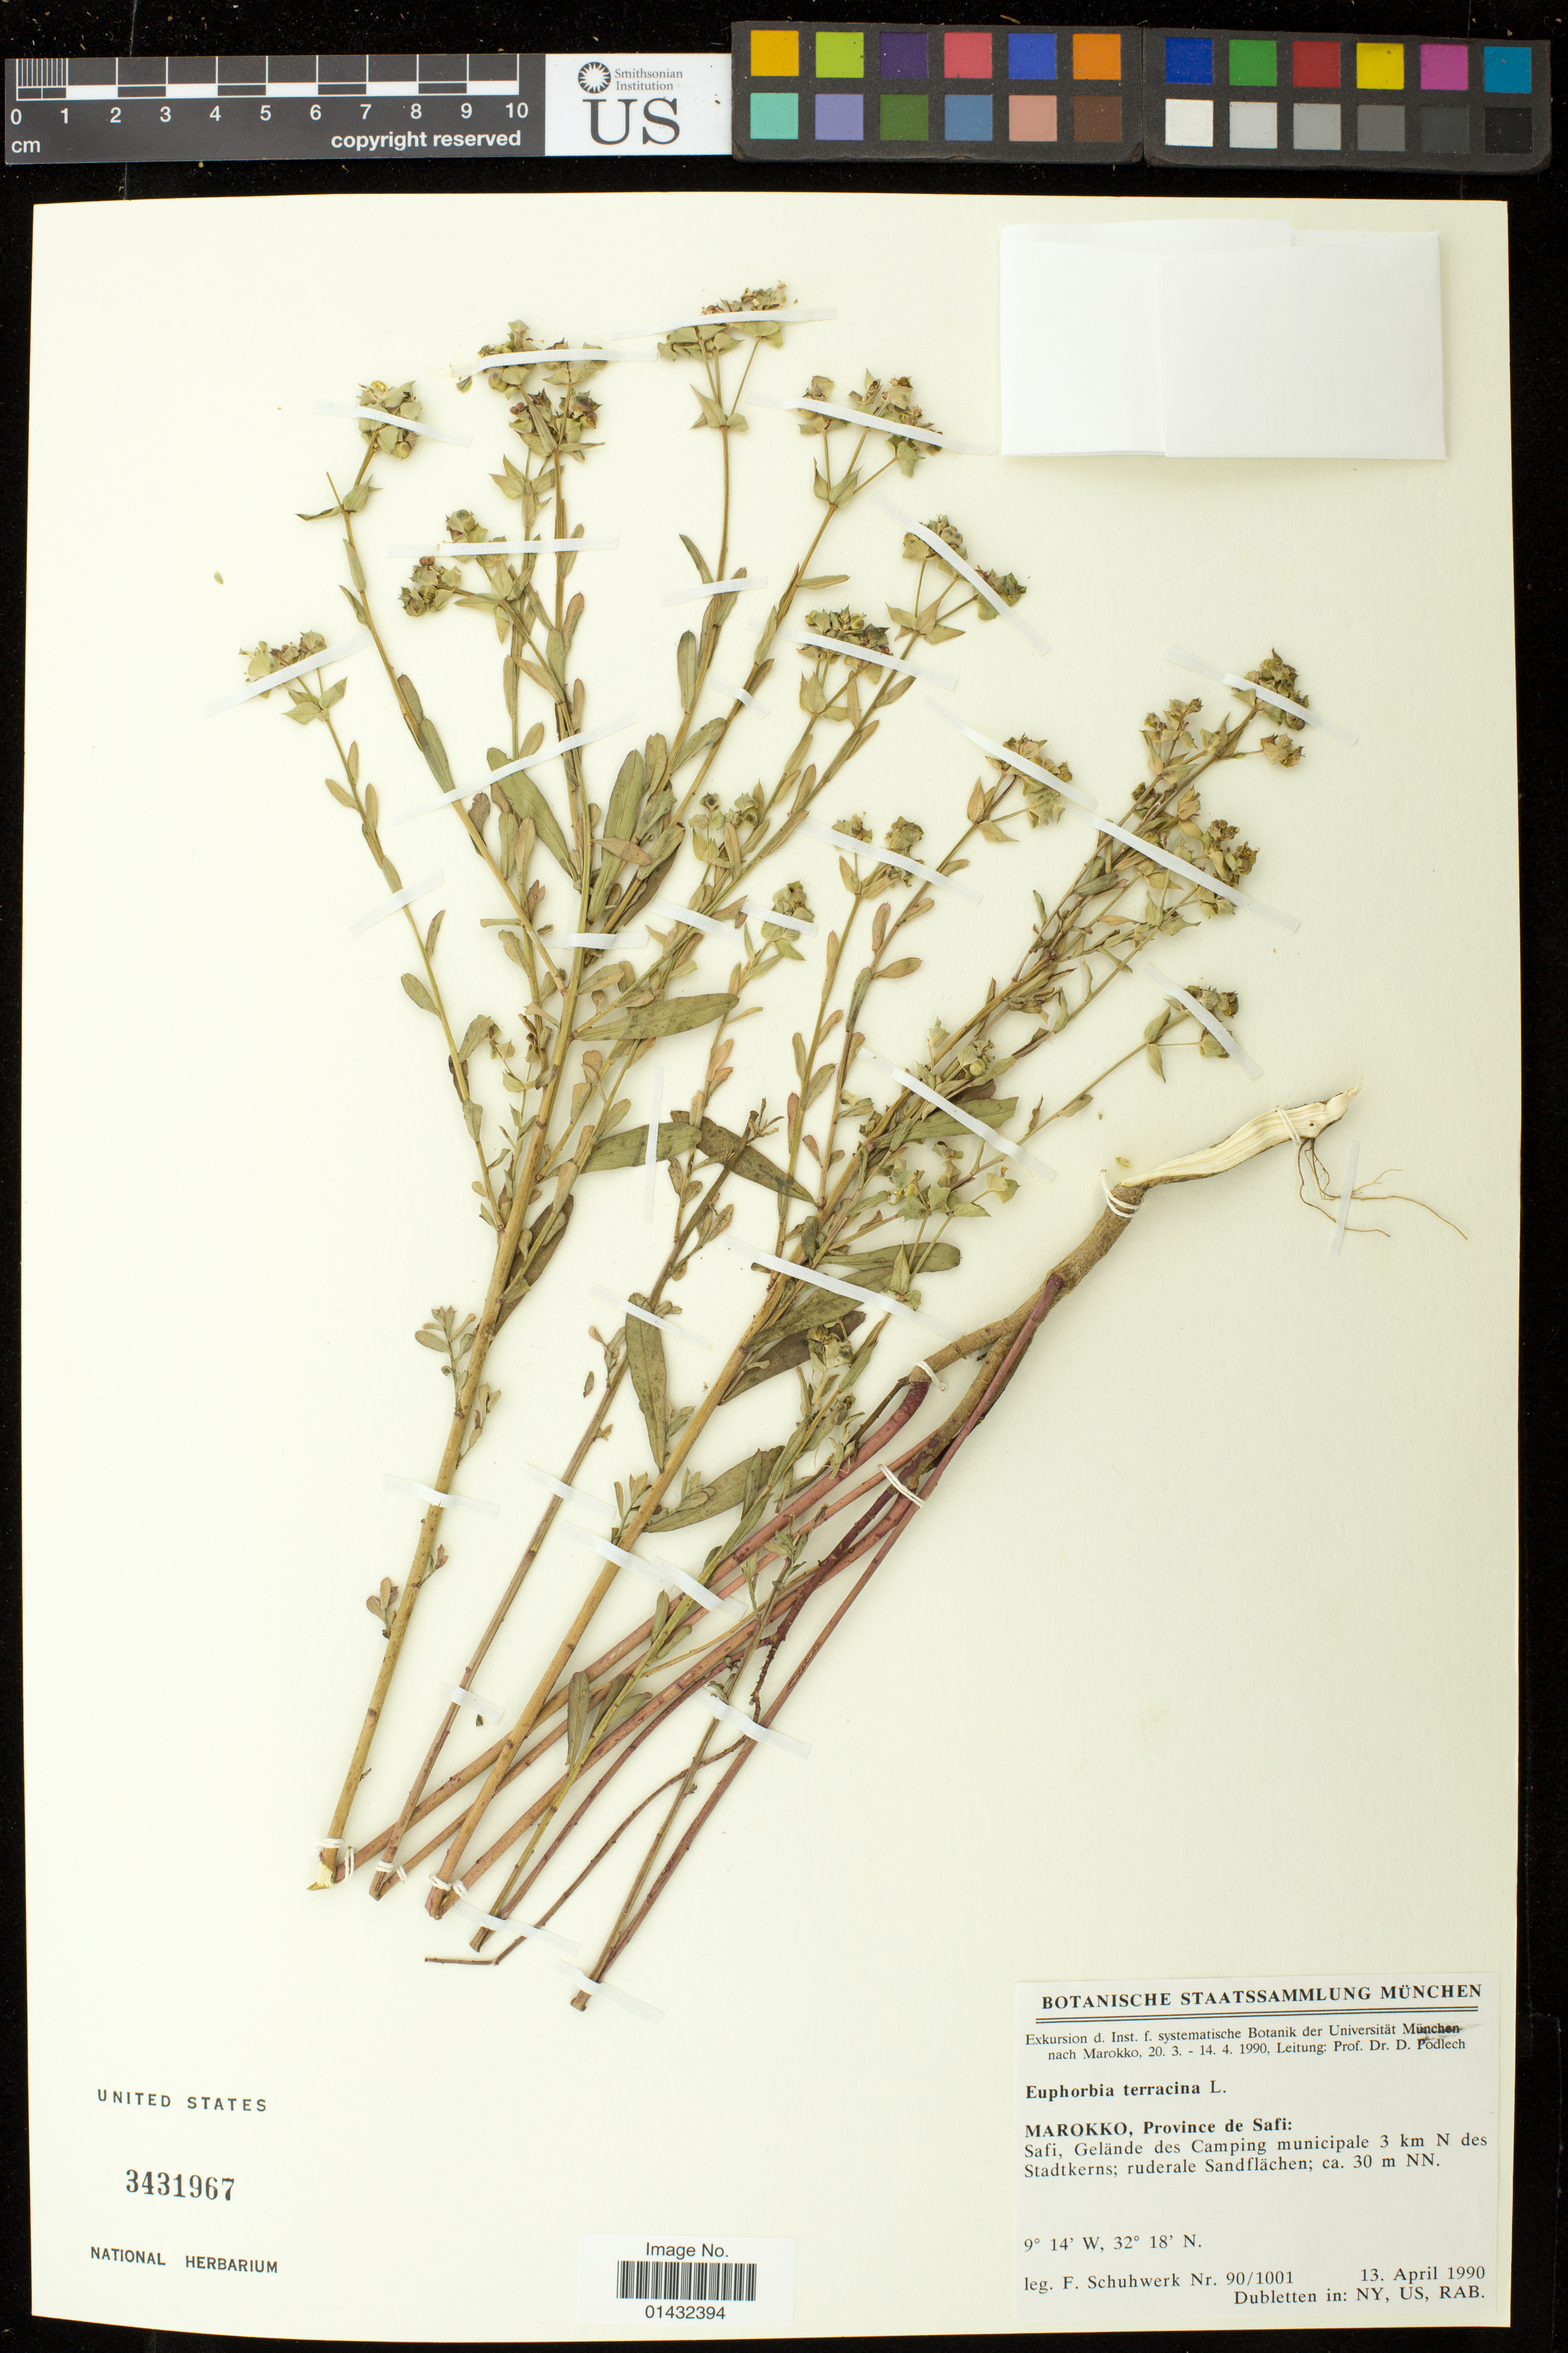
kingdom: Plantae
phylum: Tracheophyta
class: Magnoliopsida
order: Malpighiales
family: Euphorbiaceae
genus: Euphorbia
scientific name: Euphorbia terracina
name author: L.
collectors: Schuhwerk, F.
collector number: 90/1001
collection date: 1990-04-13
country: Morocco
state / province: Marrakesh-Safi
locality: Safi, Gelände des Camping municipale 3 km N des Stadtkerns; ruderal Sanfflächen; ca. 30 m NN.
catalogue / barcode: US 3431967